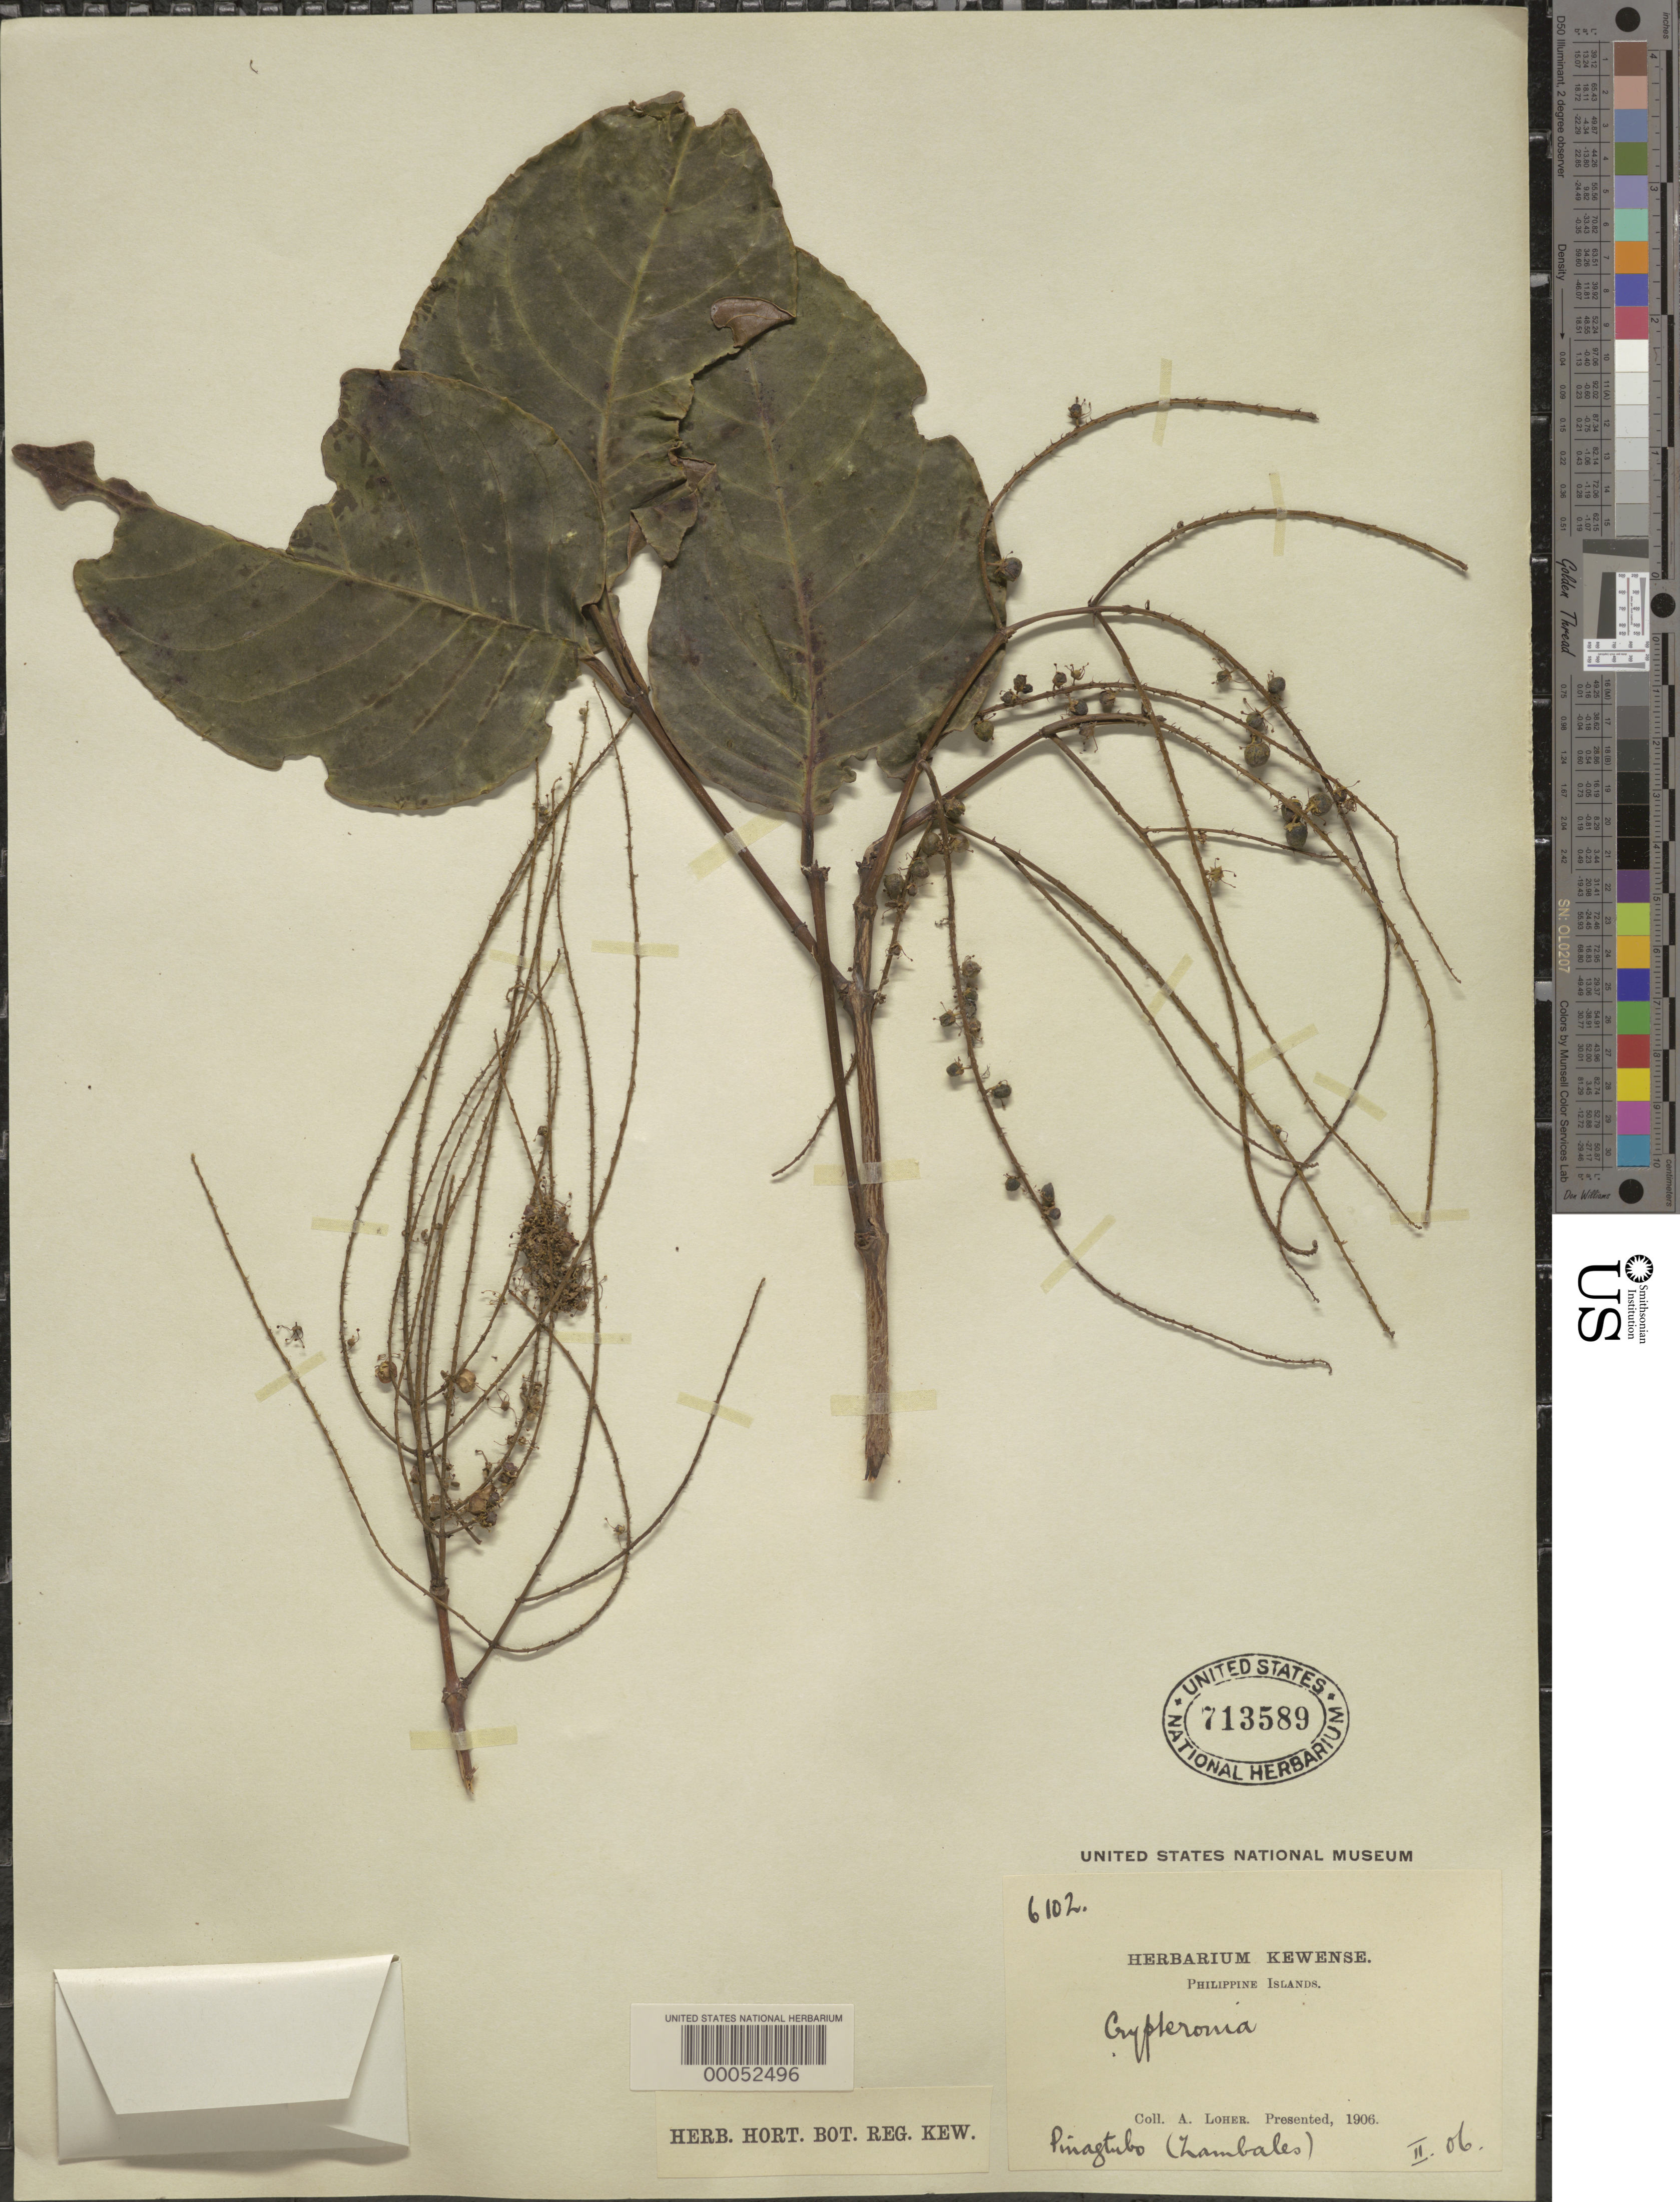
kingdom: Plantae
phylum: Tracheophyta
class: Magnoliopsida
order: Myrtales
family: Crypteroniaceae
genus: Crypteronia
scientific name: Crypteronia paniculata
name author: Blume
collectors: A. Loher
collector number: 6102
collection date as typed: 06 Feb 1906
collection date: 1906-02-06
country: Philippines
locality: Pinagtubo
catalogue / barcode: US 713589